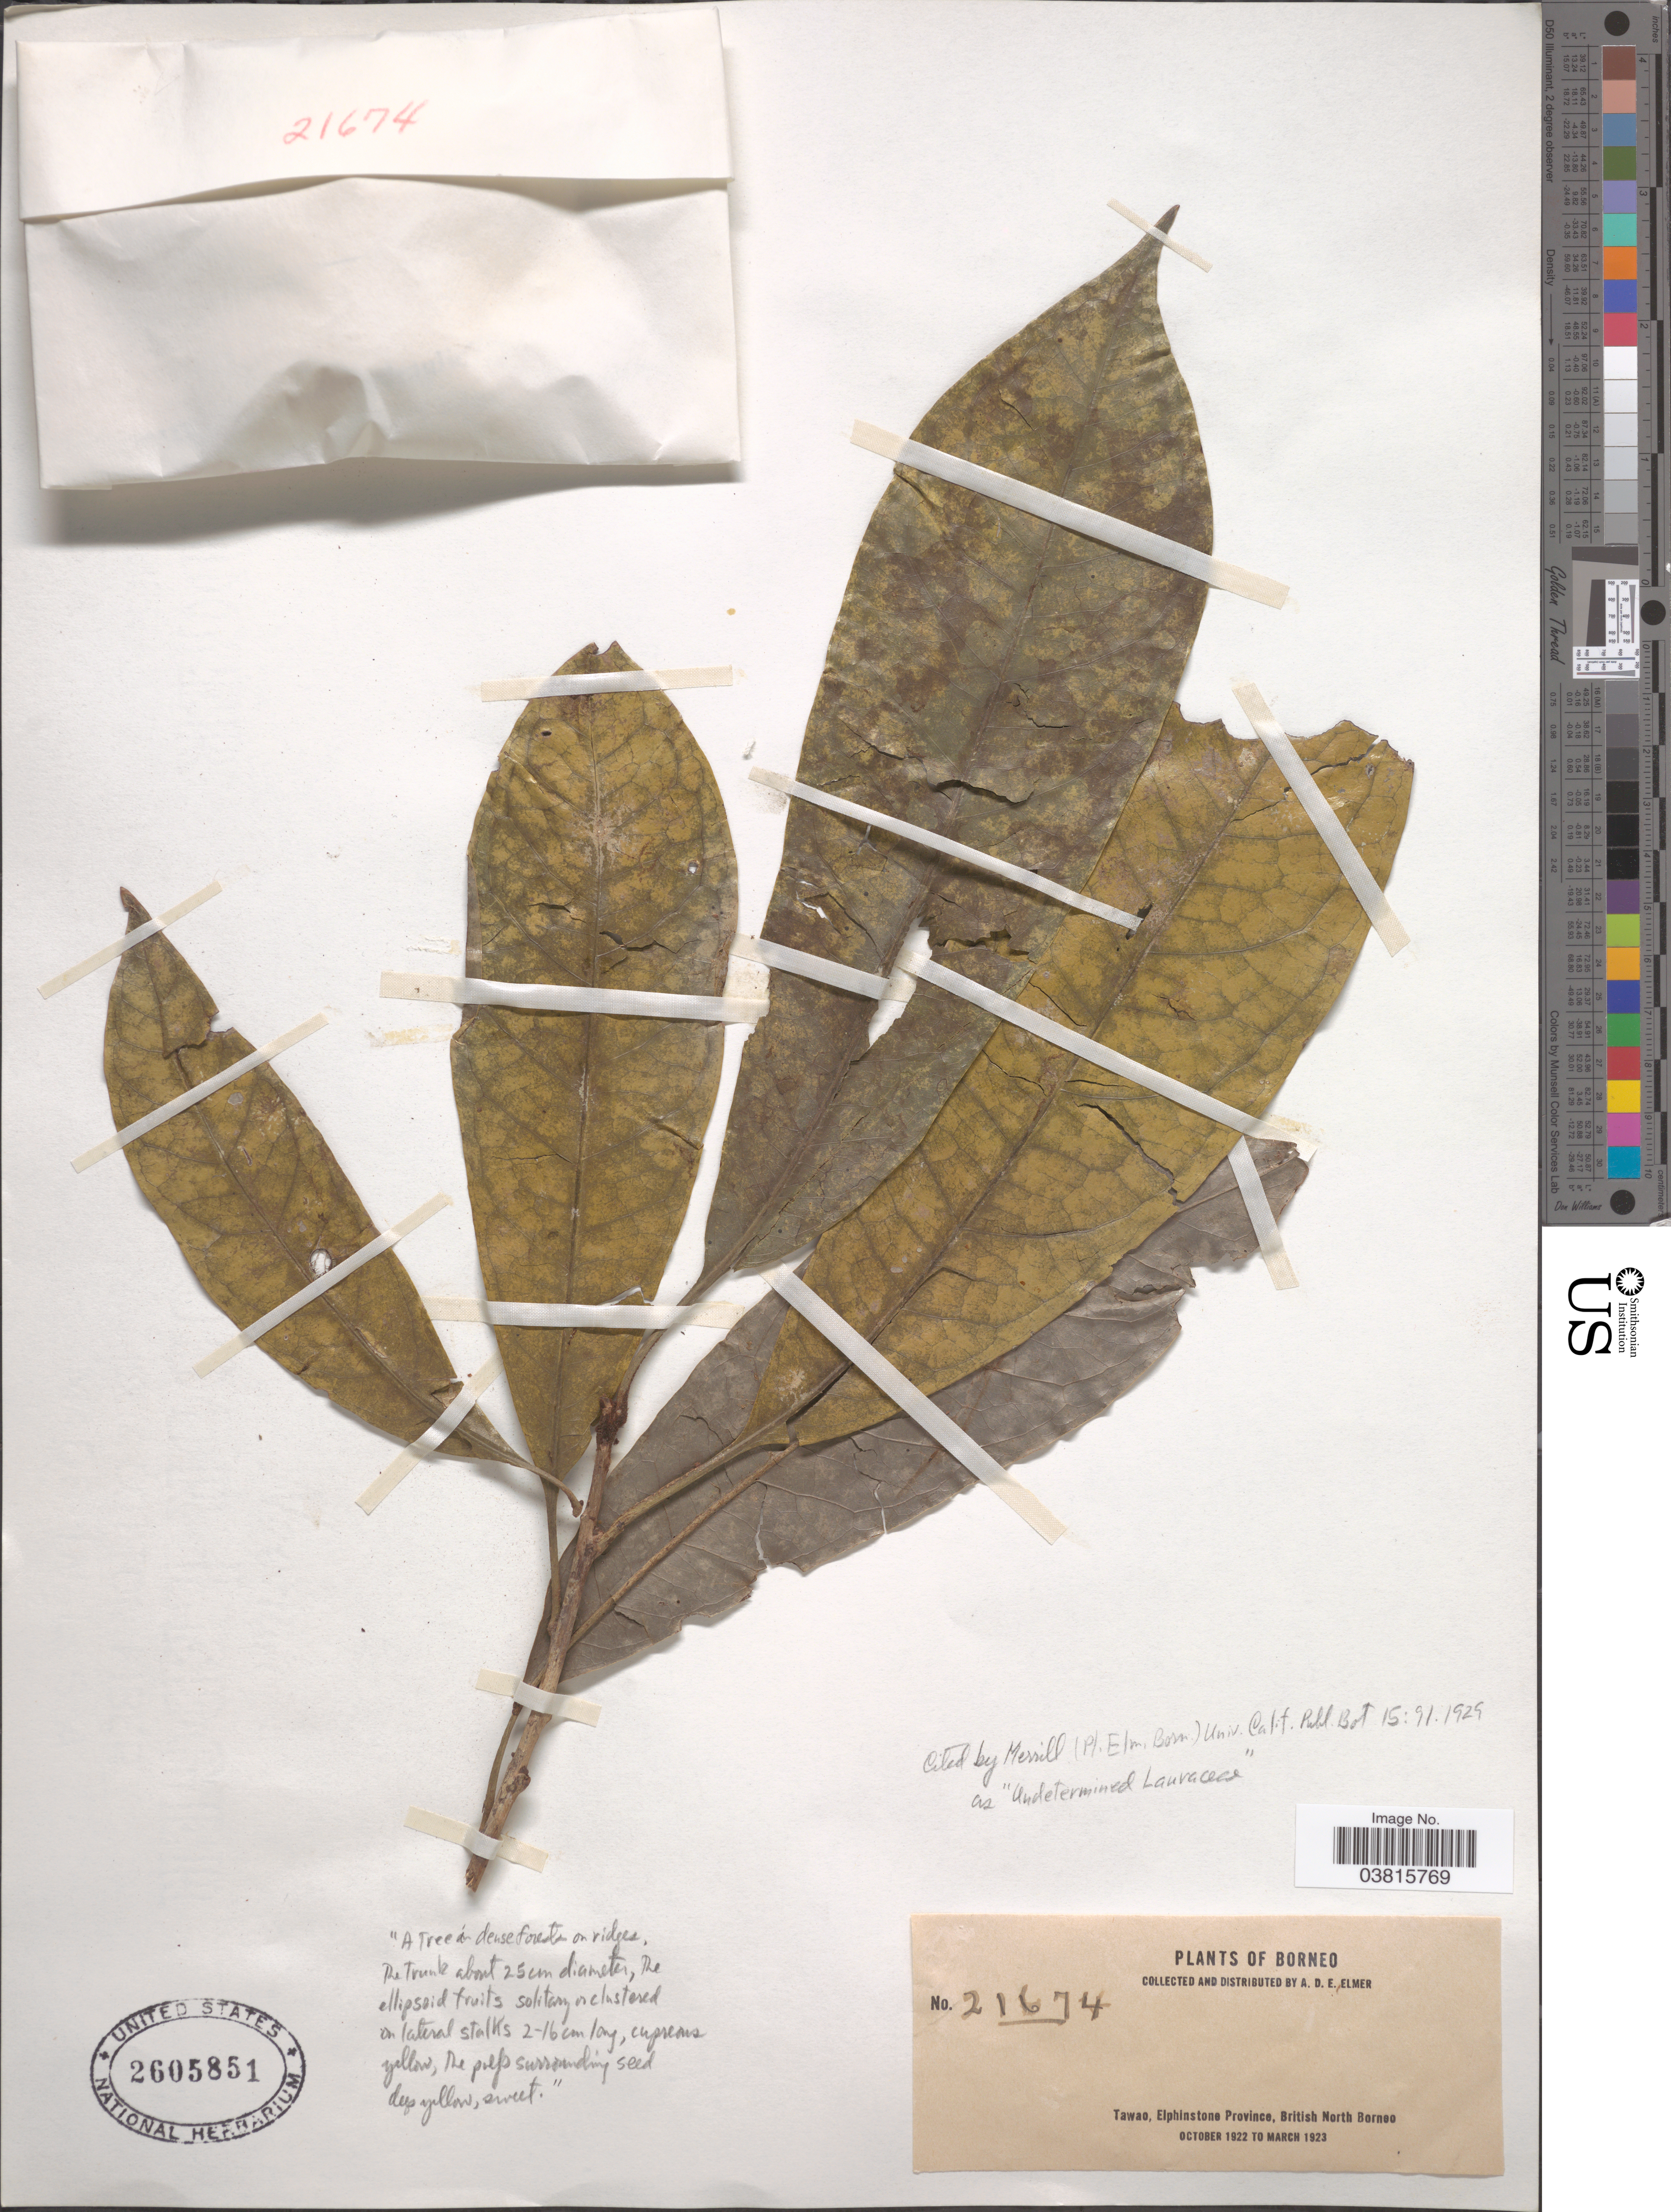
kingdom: Plantae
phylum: Tracheophyta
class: Magnoliopsida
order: Laurales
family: Lauraceae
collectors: A. D. E. Elmer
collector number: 21674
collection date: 1922-10/1923-03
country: Malaysia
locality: Borneo. Tawao, Elphinstone Province, British North Borneo.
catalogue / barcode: US 2605851